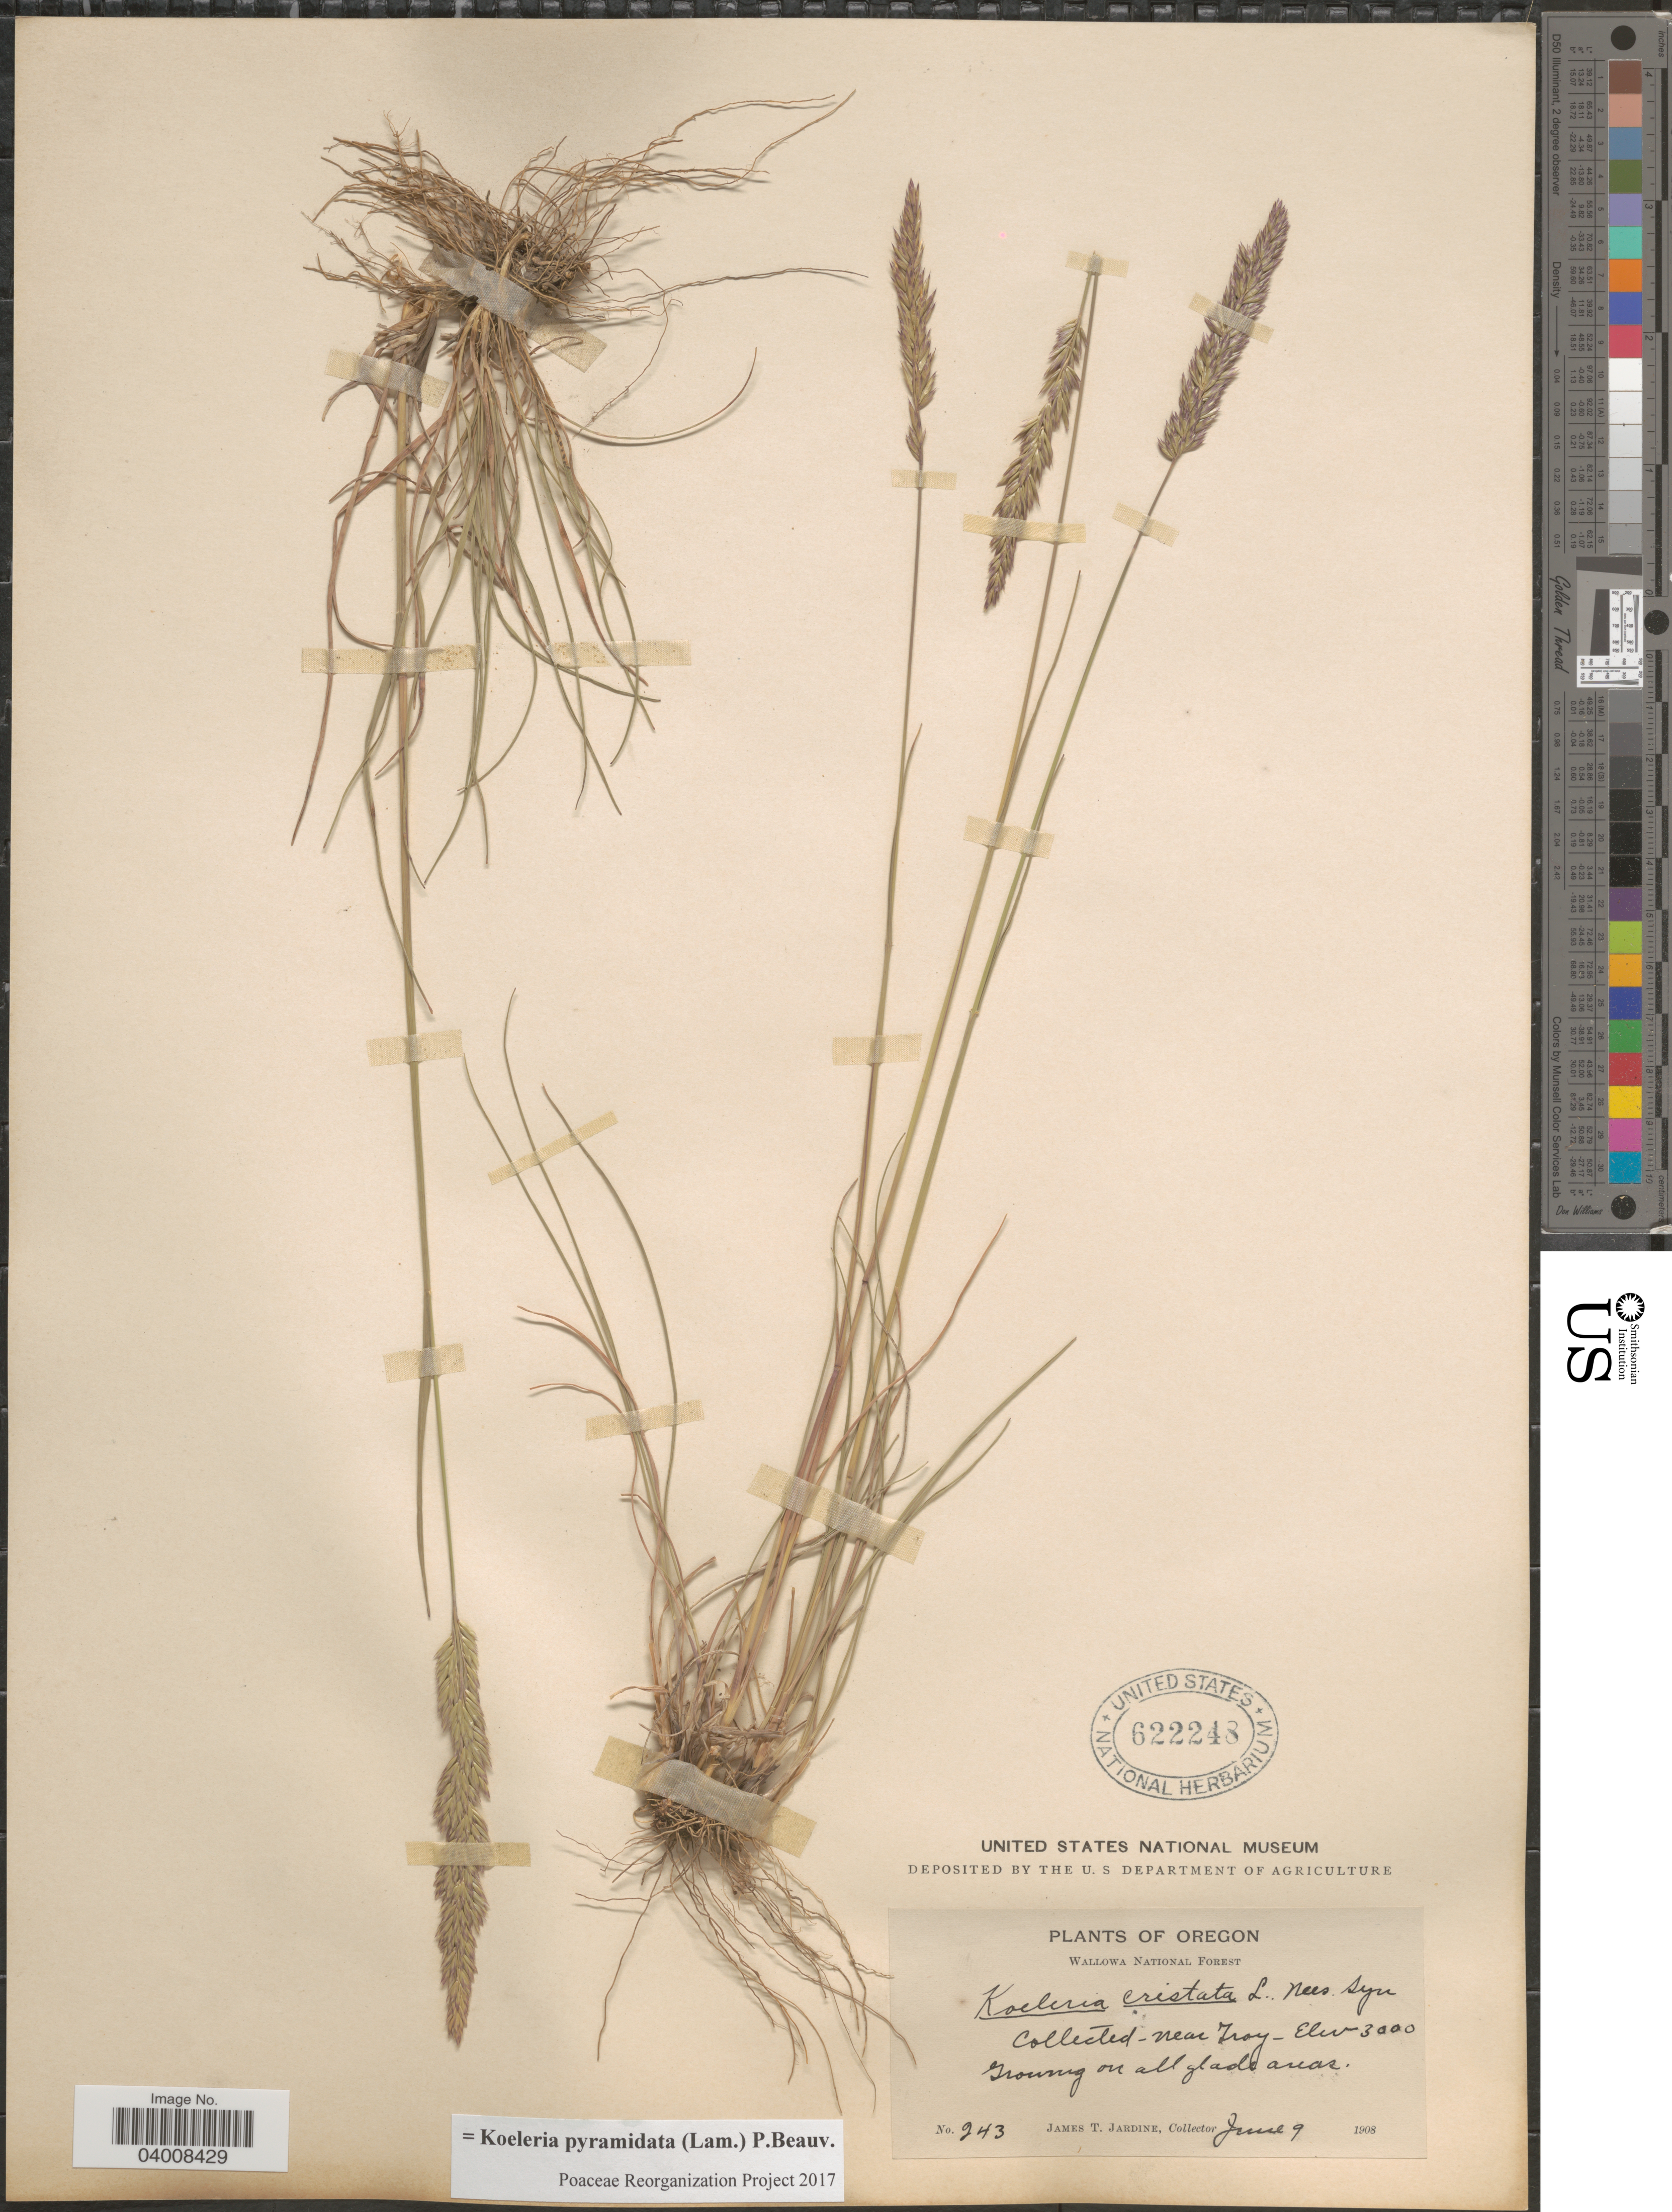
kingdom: Plantae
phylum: Tracheophyta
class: Liliopsida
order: Poales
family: Poaceae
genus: Koeleria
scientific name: Koeleria pyramidata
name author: (Lam.) P. Beauv.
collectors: J. T. Jardine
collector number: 243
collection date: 1908-06-09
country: United States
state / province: Oregon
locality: Wallowa National Forest. Near Troy. On all glade areas.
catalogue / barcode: US 622248